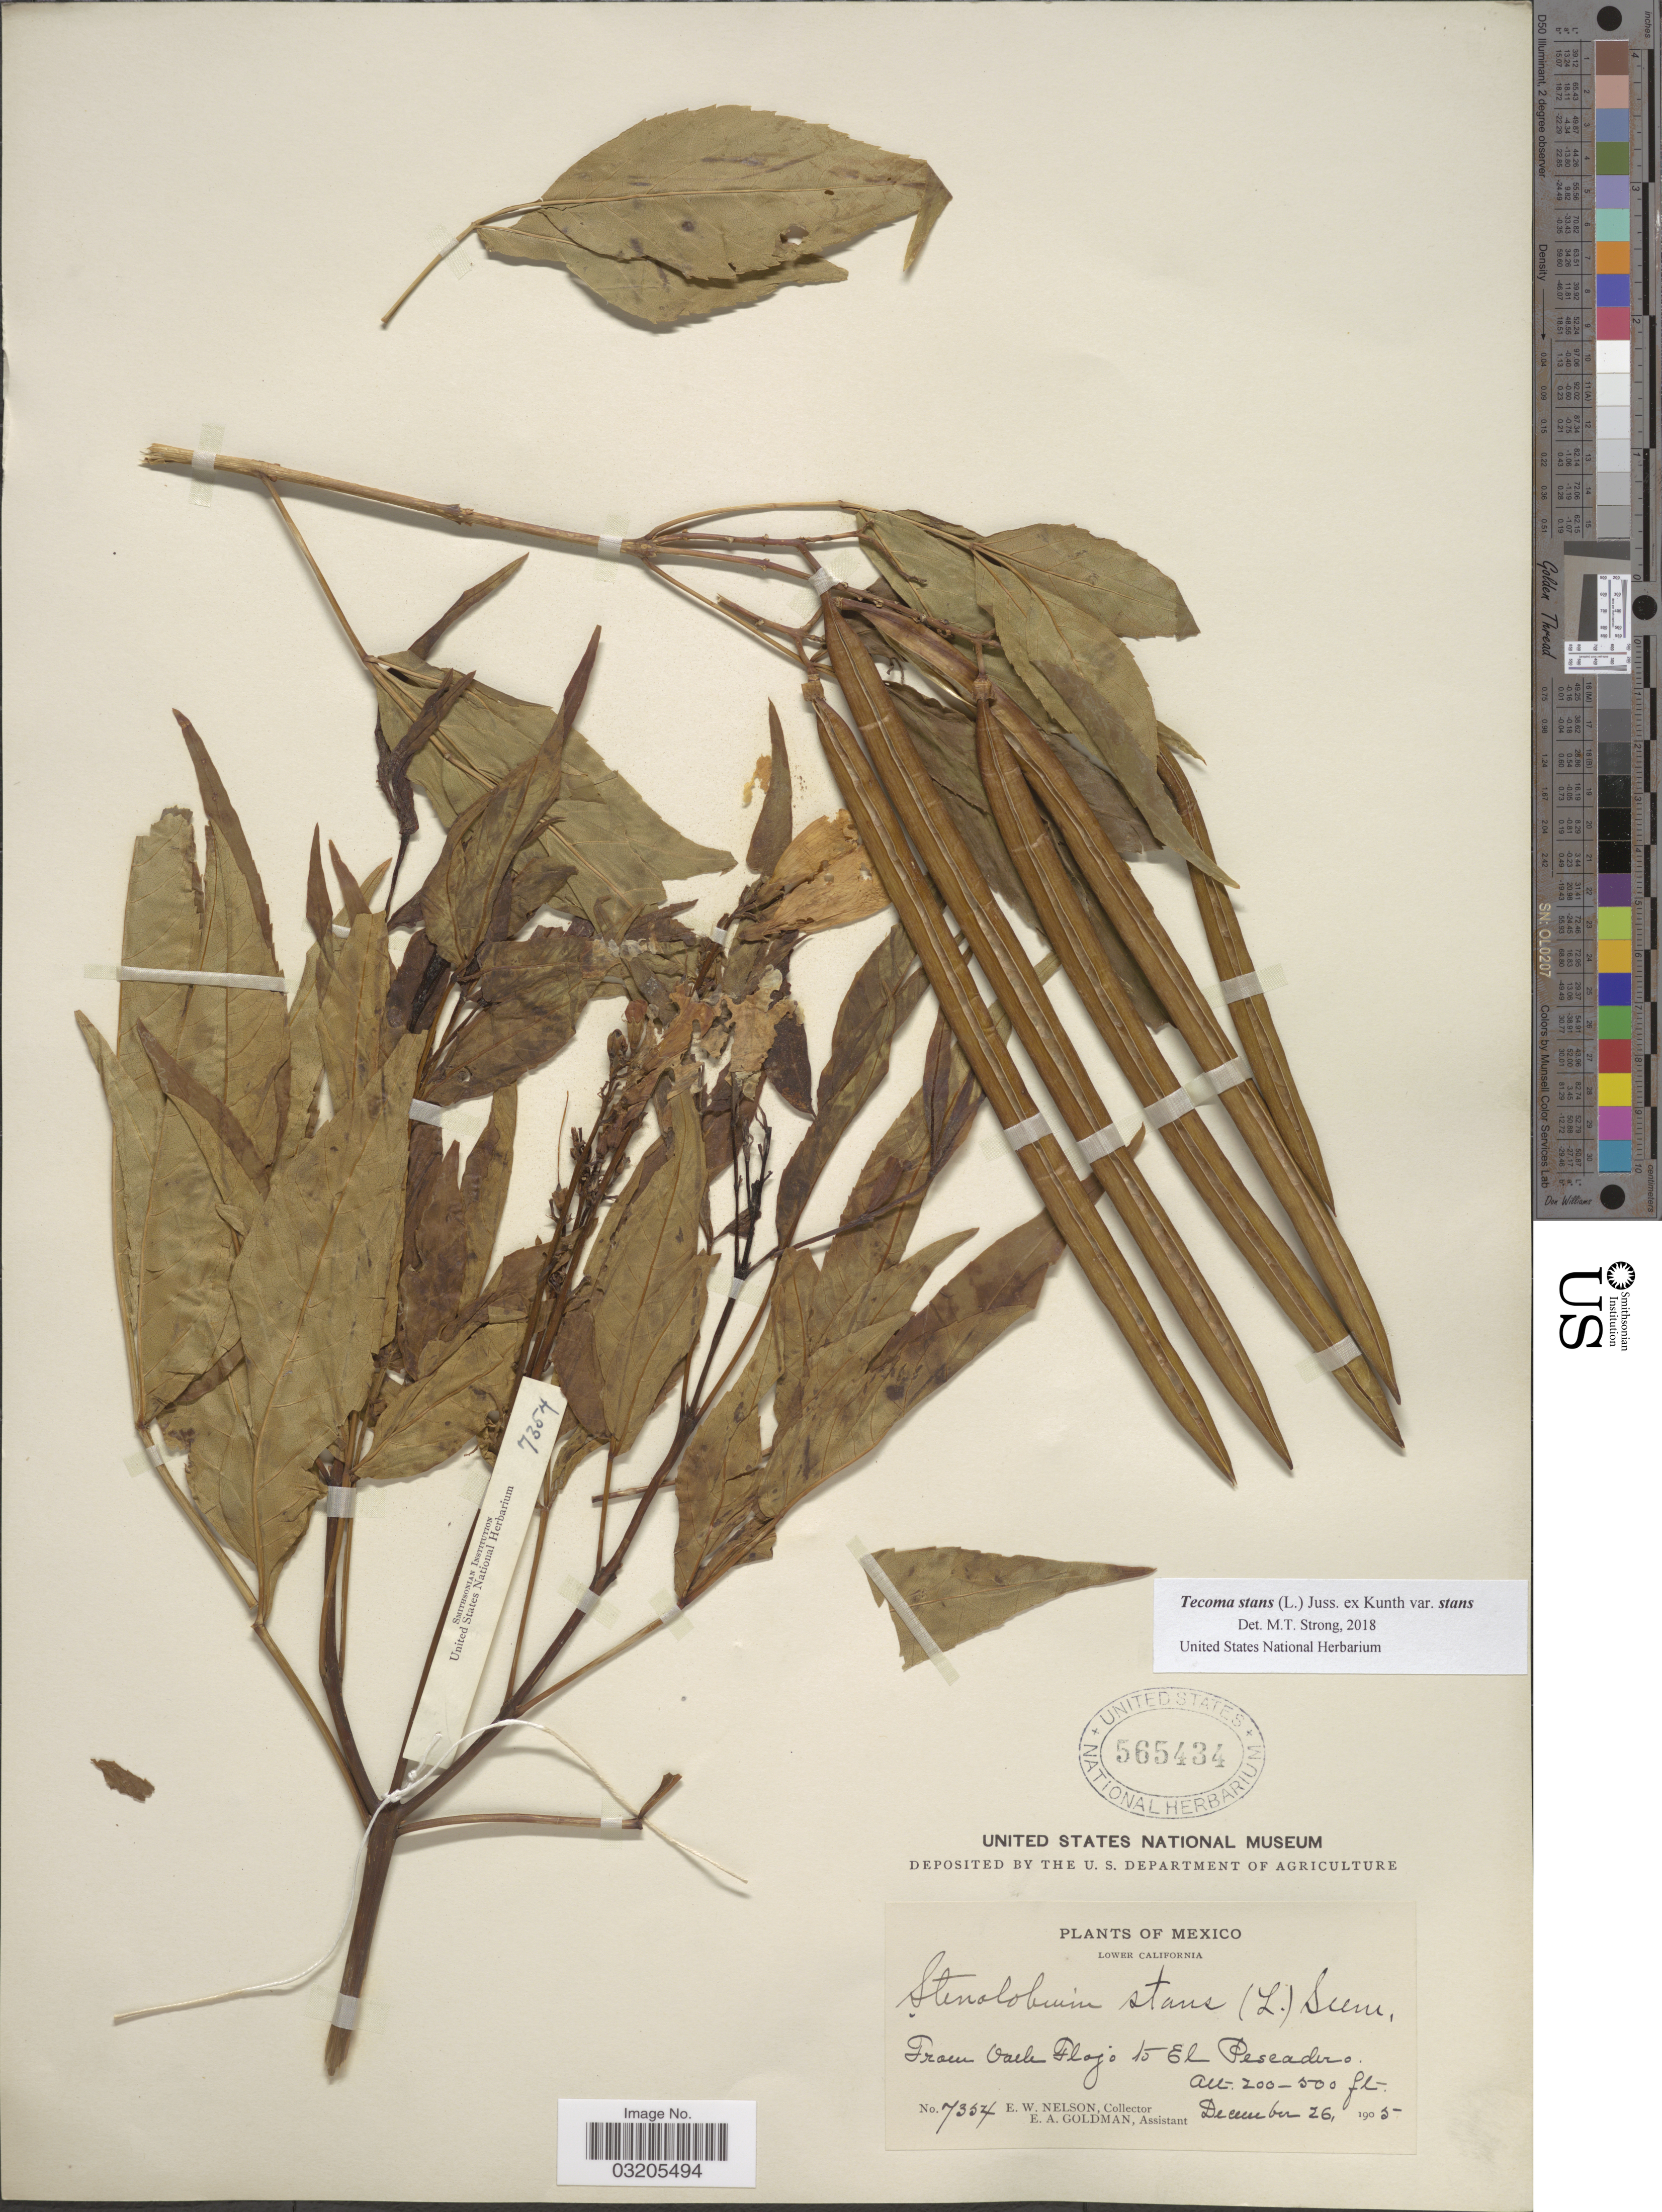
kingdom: Plantae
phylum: Tracheophyta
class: Magnoliopsida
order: Lamiales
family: Bignoniaceae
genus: Tecoma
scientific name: Tecoma stans var. stans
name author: (L.) Juss. ex Kunth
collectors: E. W. Nelson & E. A. Goldman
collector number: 7354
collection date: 1905-12-26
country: Mexico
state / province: Baja California Sur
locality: Lower California. From Valle Flojo to El Pescadero.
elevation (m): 61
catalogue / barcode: US 565434